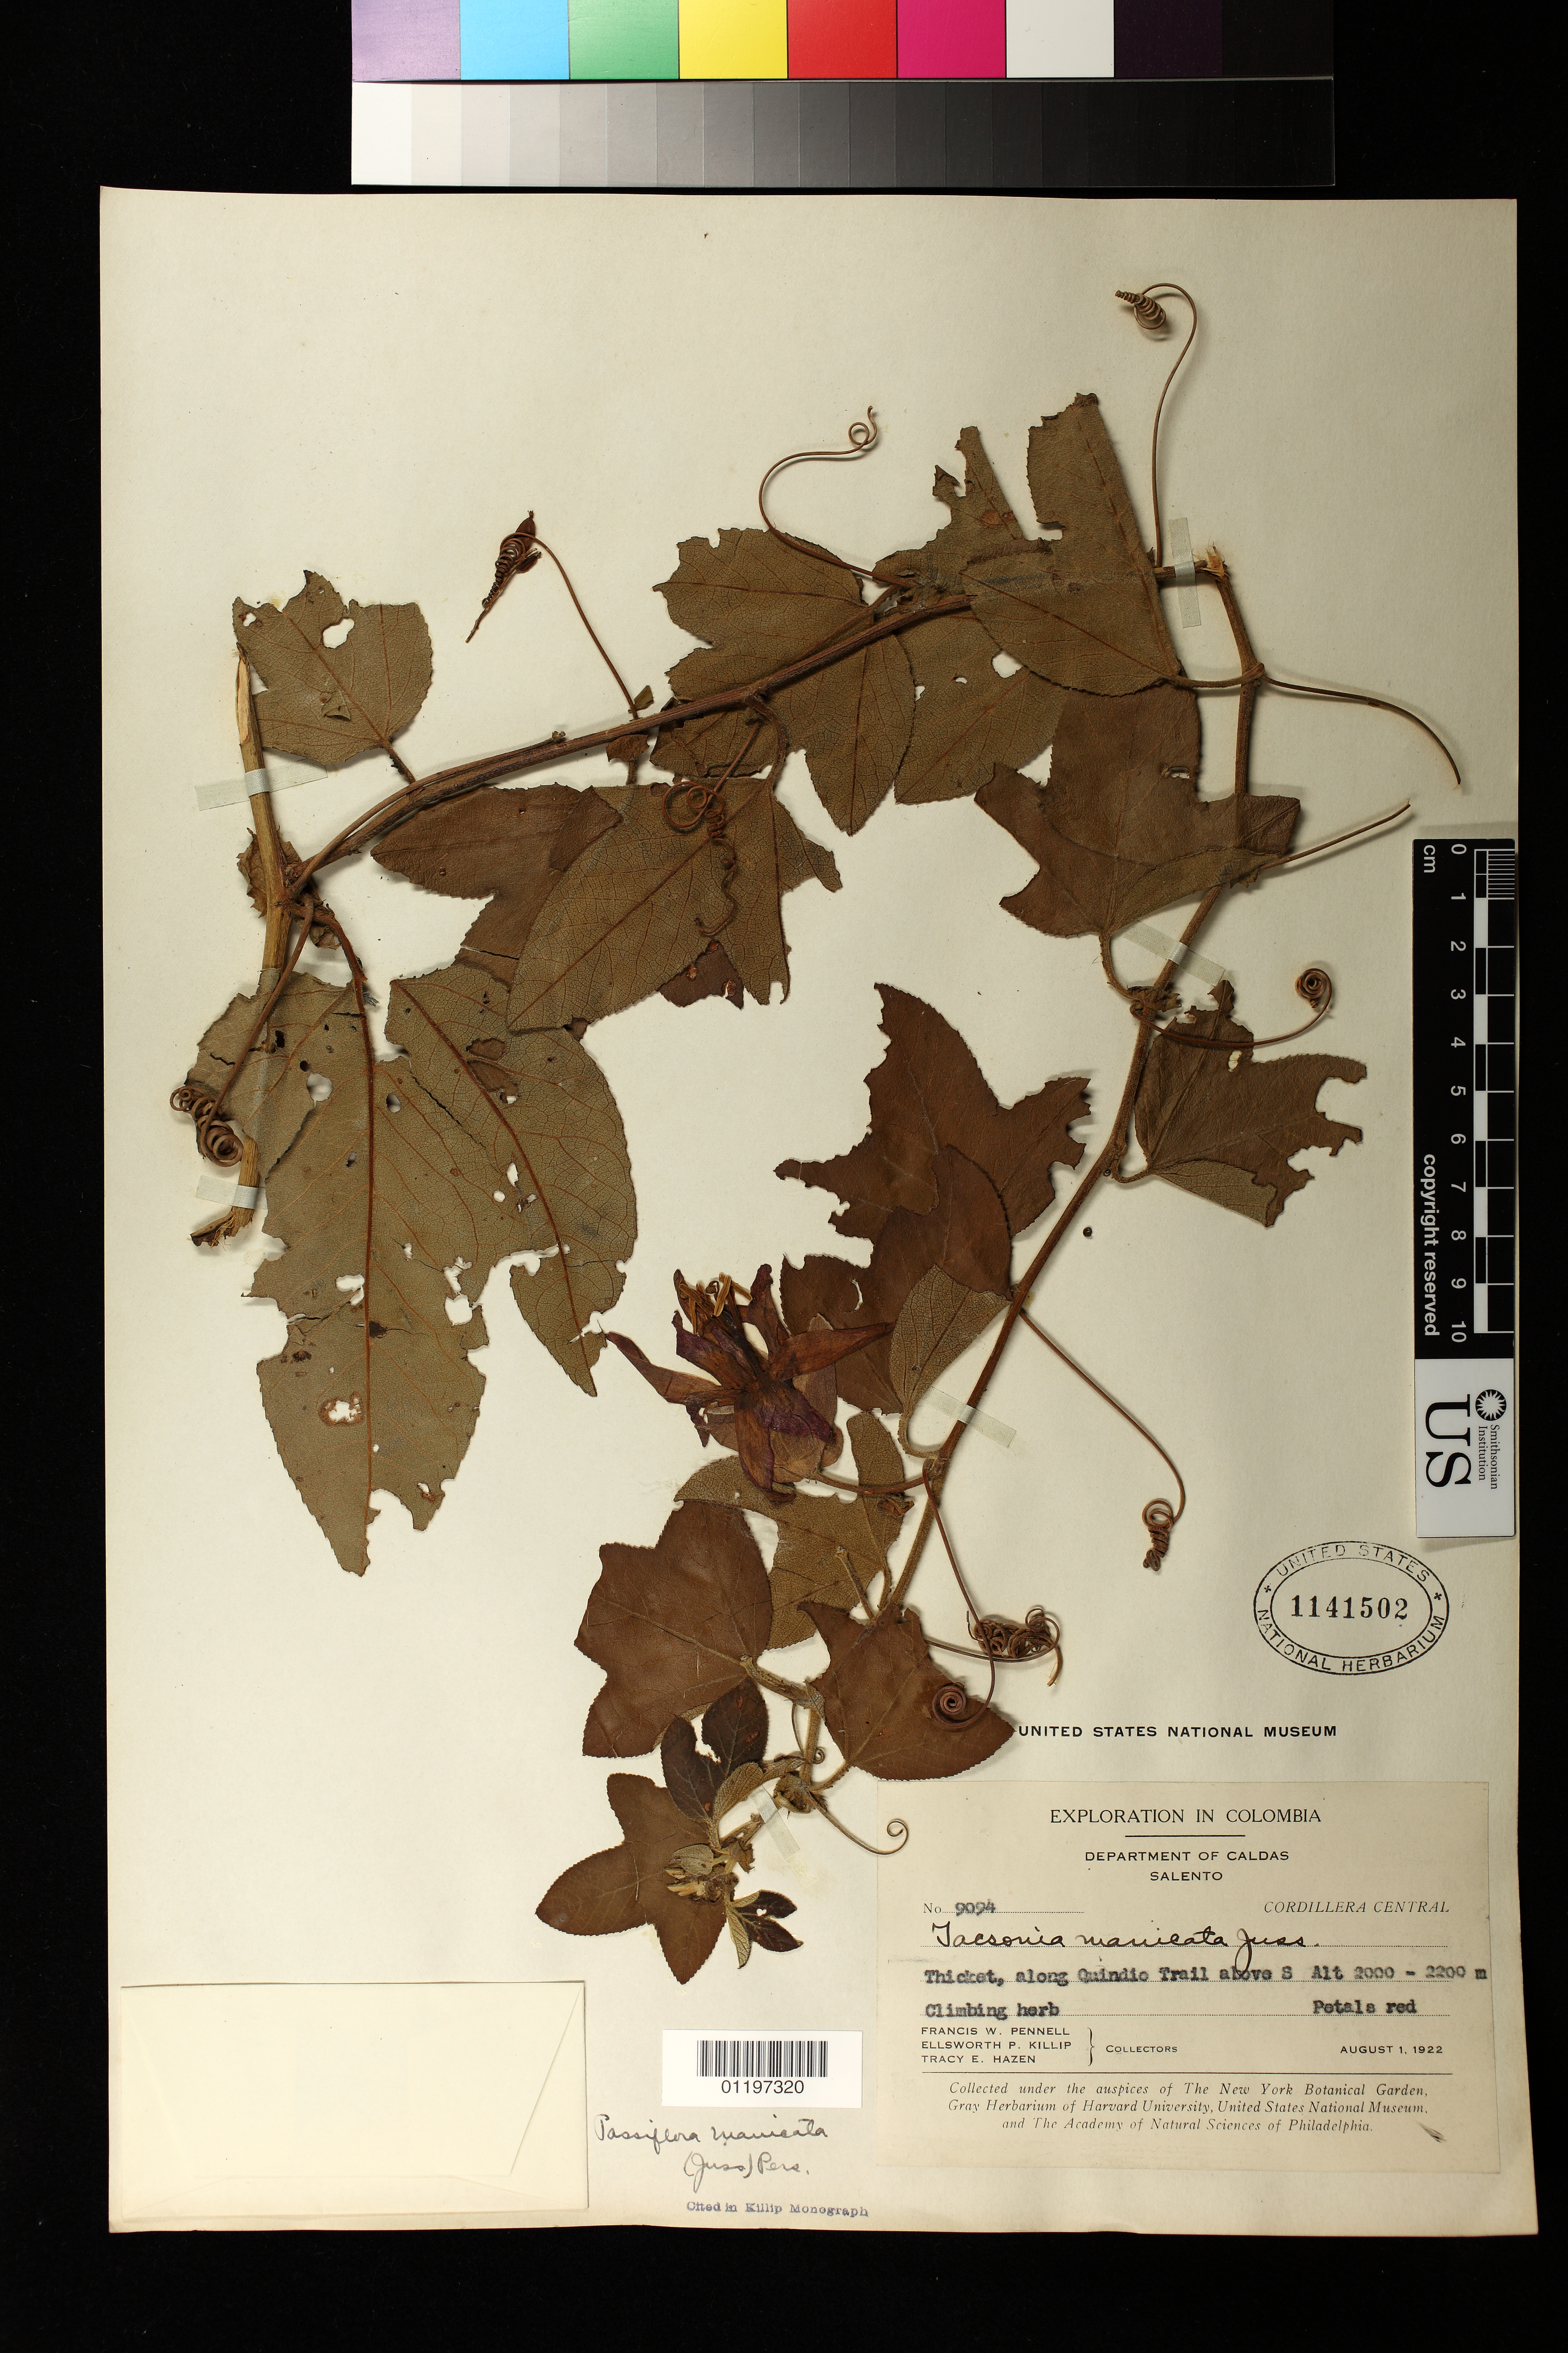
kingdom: Plantae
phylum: Tracheophyta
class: Magnoliopsida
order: Malpighiales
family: Passifloraceae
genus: Passiflora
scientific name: Passiflora manicata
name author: (Juss.) Pers.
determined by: Killip, Ellsworth P.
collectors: F. W. Pennell, E. P. Killip & T. E. Hazen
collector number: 9094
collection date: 1922-08-01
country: Colombia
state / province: Caldas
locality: Salento: along Quindio trail above S.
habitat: Thicket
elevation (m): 2000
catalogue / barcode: US 1141502